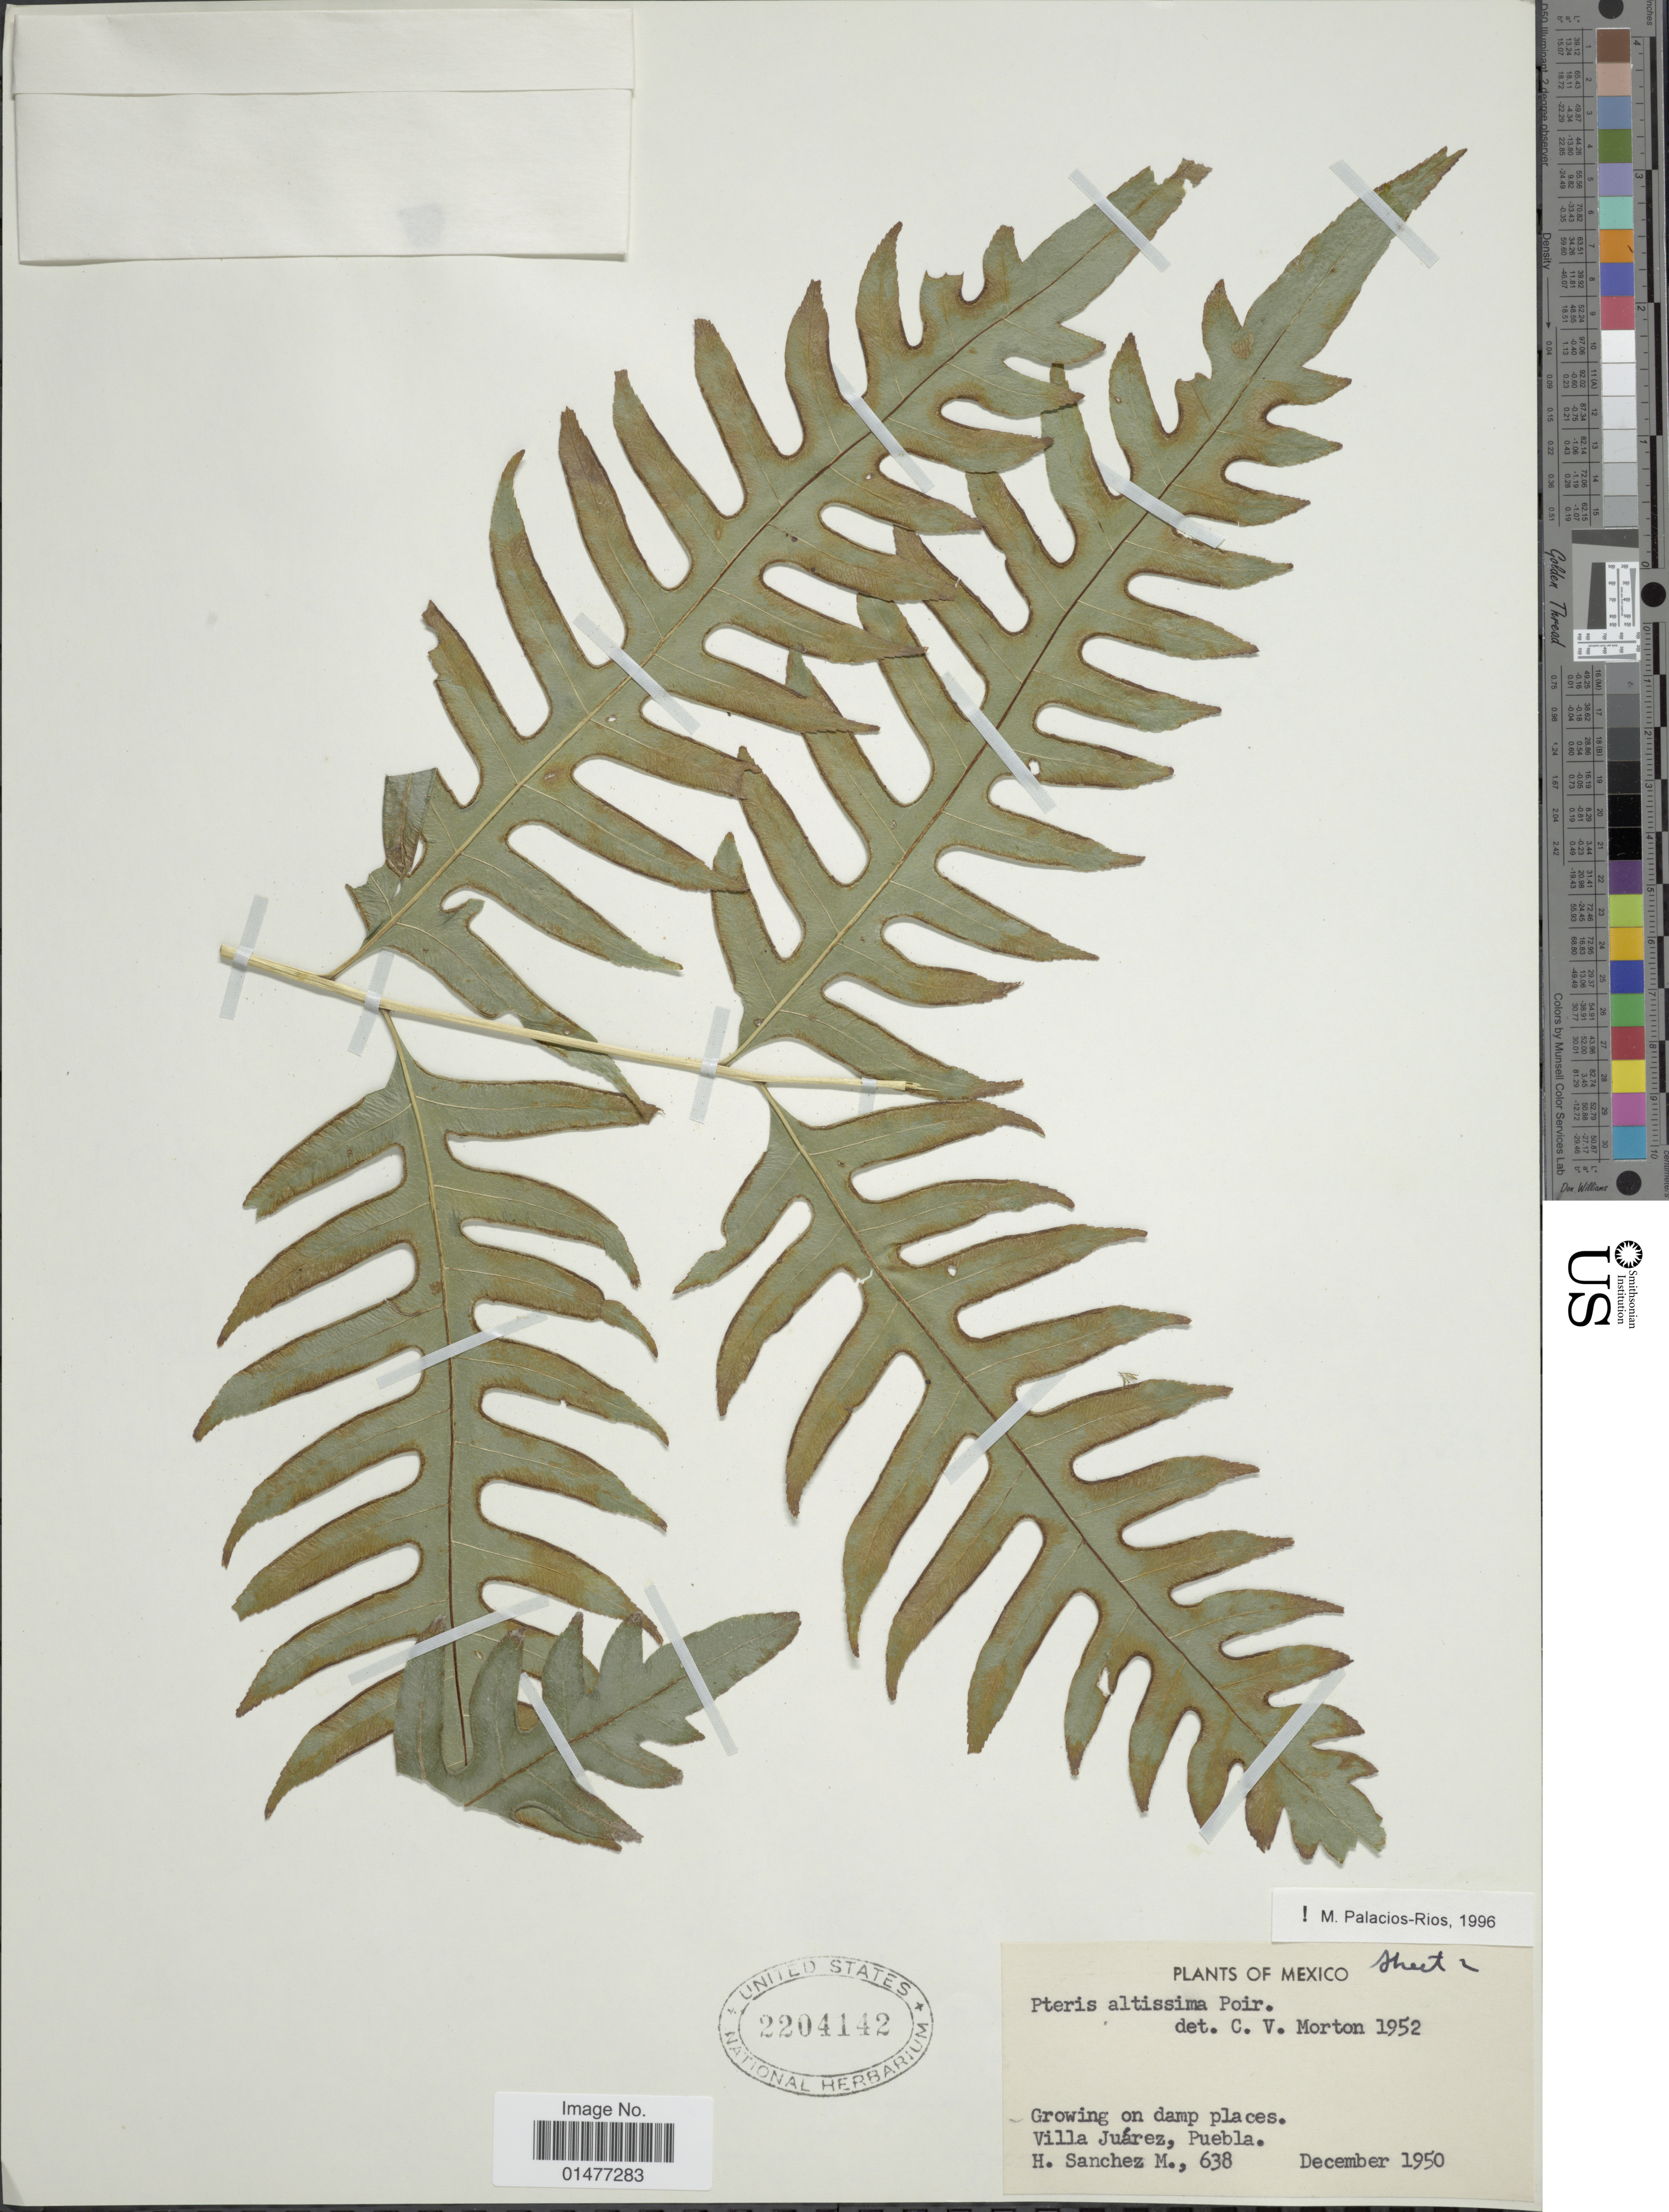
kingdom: Plantae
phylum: Tracheophyta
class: Polypodiopsida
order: Polypodiales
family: Pteridaceae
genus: Pteris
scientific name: Pteris altissima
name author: Poir.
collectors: H. Sánchez-Mejorada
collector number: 638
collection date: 1950-12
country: Mexico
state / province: Puebla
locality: Plants of Mexico, Growing on damp places, Villa Juarez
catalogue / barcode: US 2204142